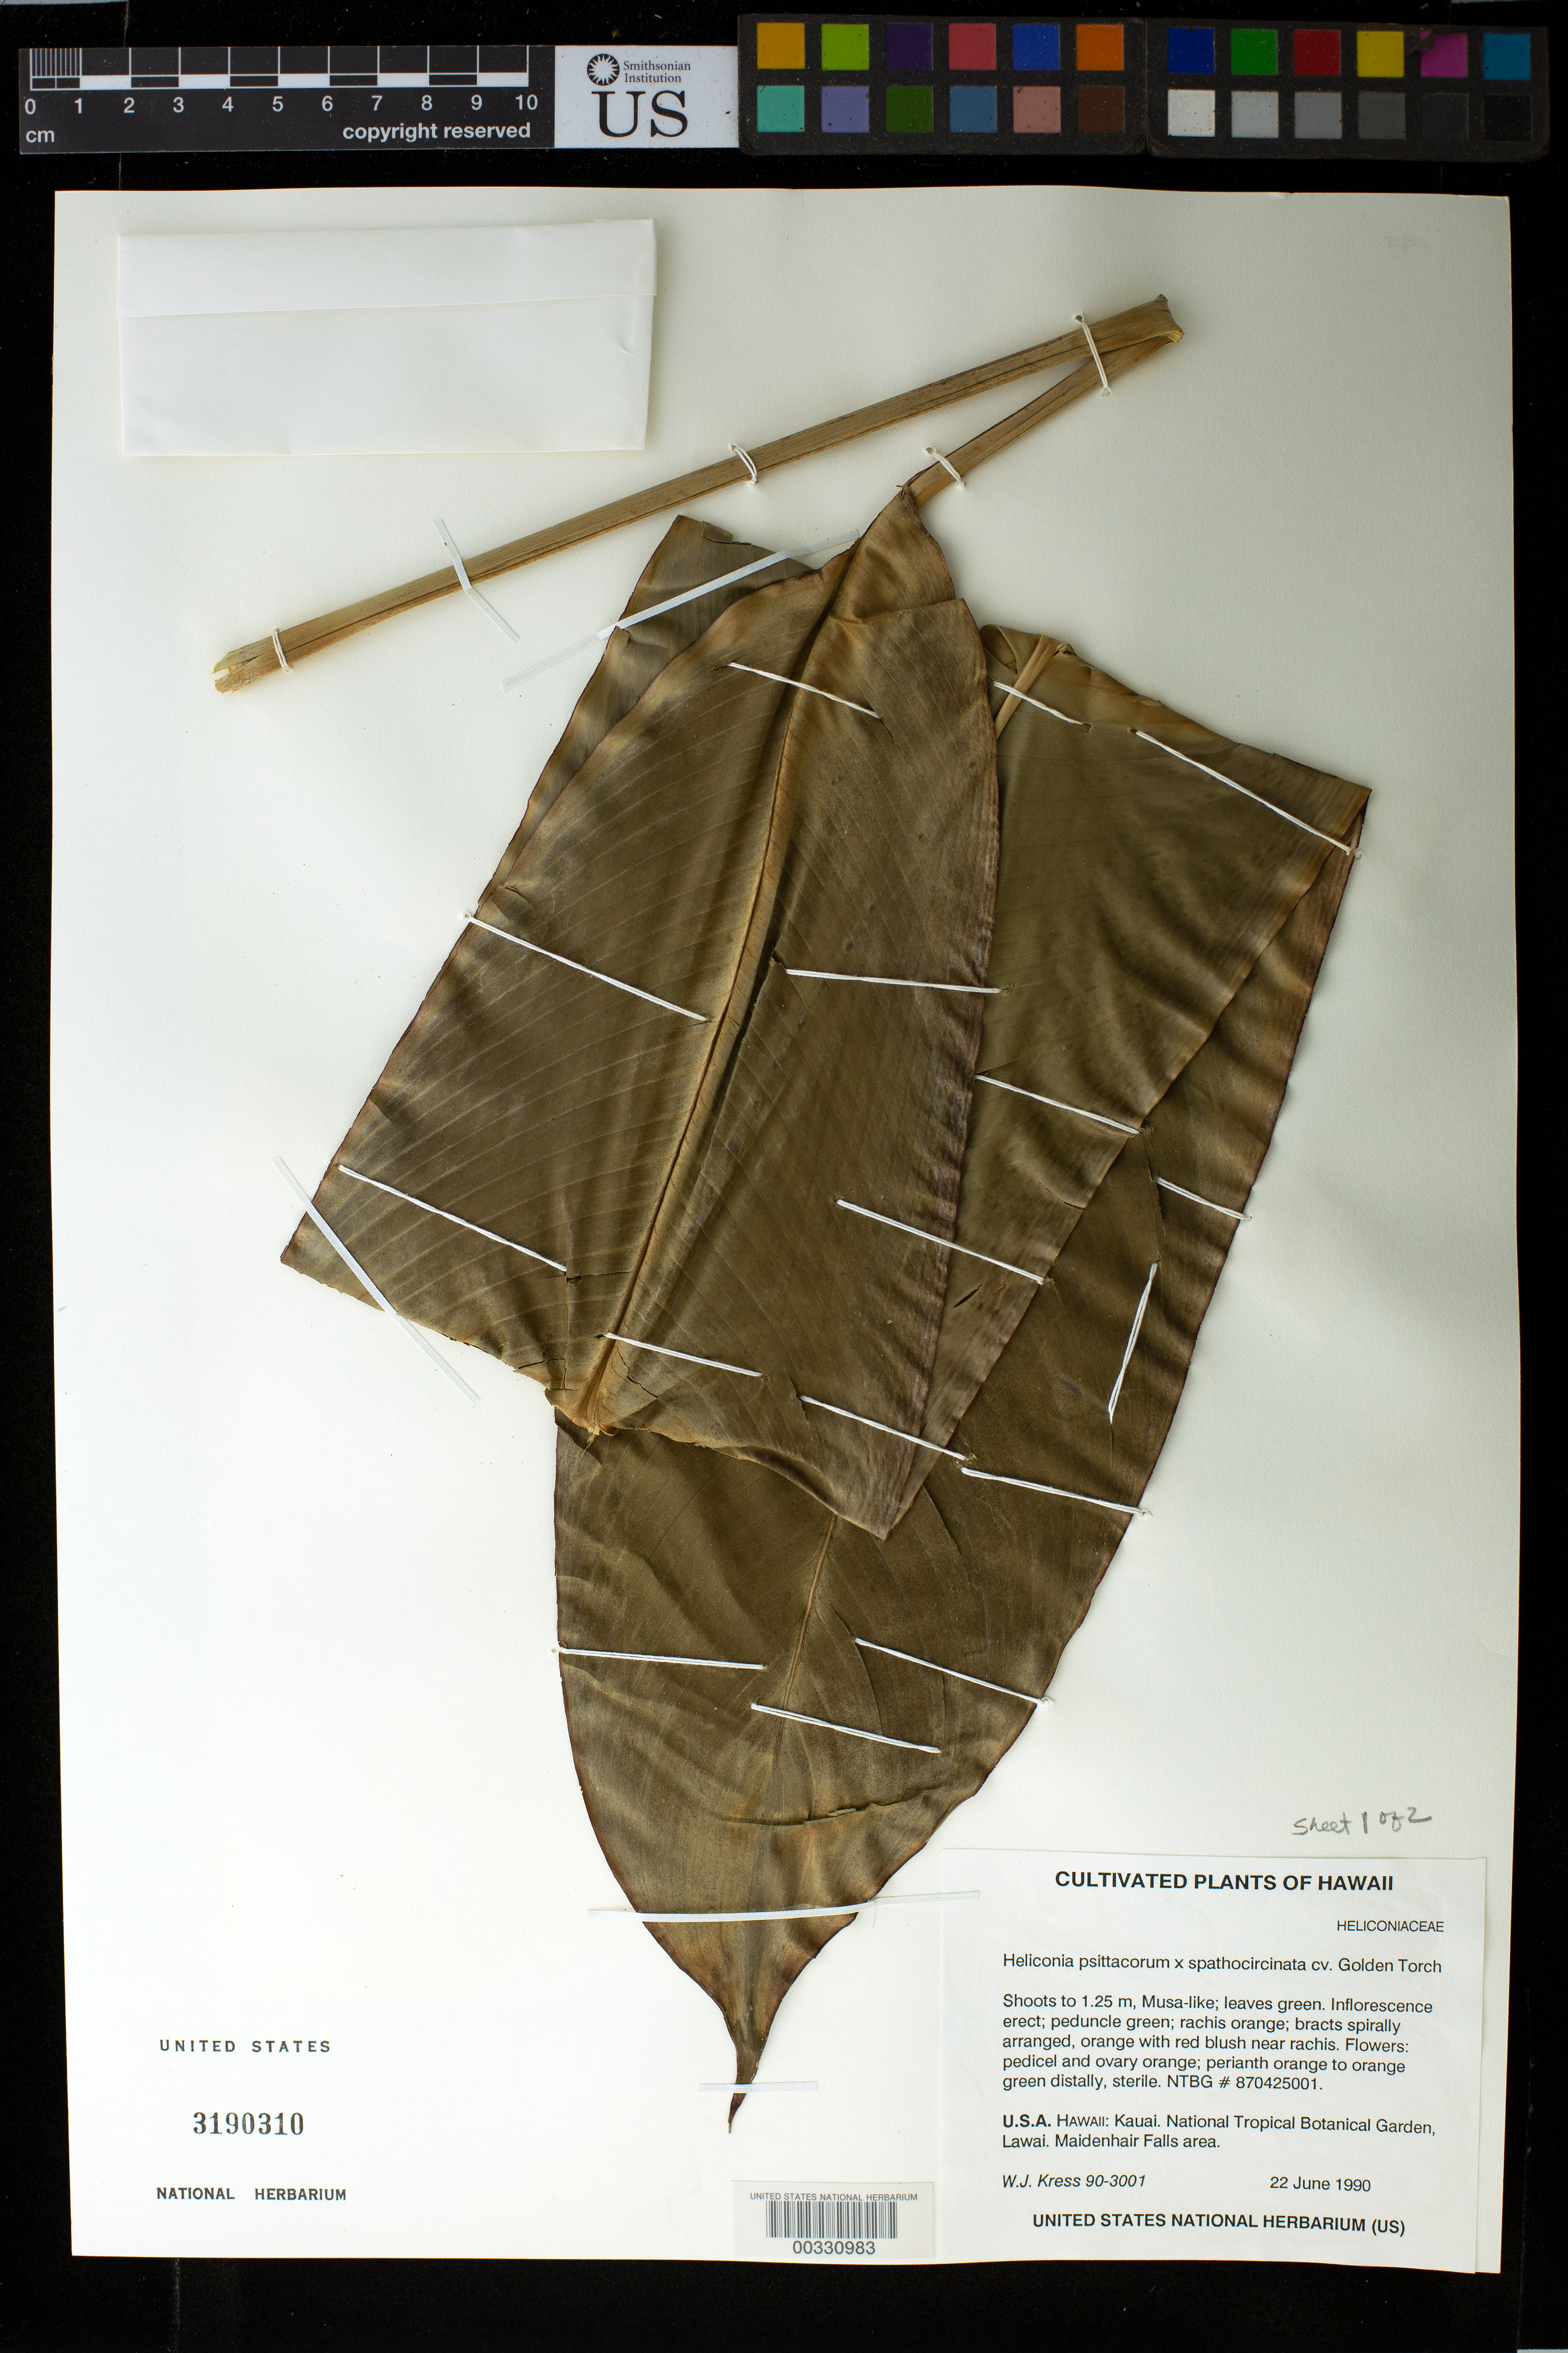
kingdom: Plantae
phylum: Tracheophyta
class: Liliopsida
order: Zingiberales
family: Heliconiaceae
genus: Heliconia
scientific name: Heliconia 'Golden Torch'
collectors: W. J. Kress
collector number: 90-3001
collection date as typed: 22 Jun 1990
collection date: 1990-06-22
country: United States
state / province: Florida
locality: Southern Florida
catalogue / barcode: US 3190310